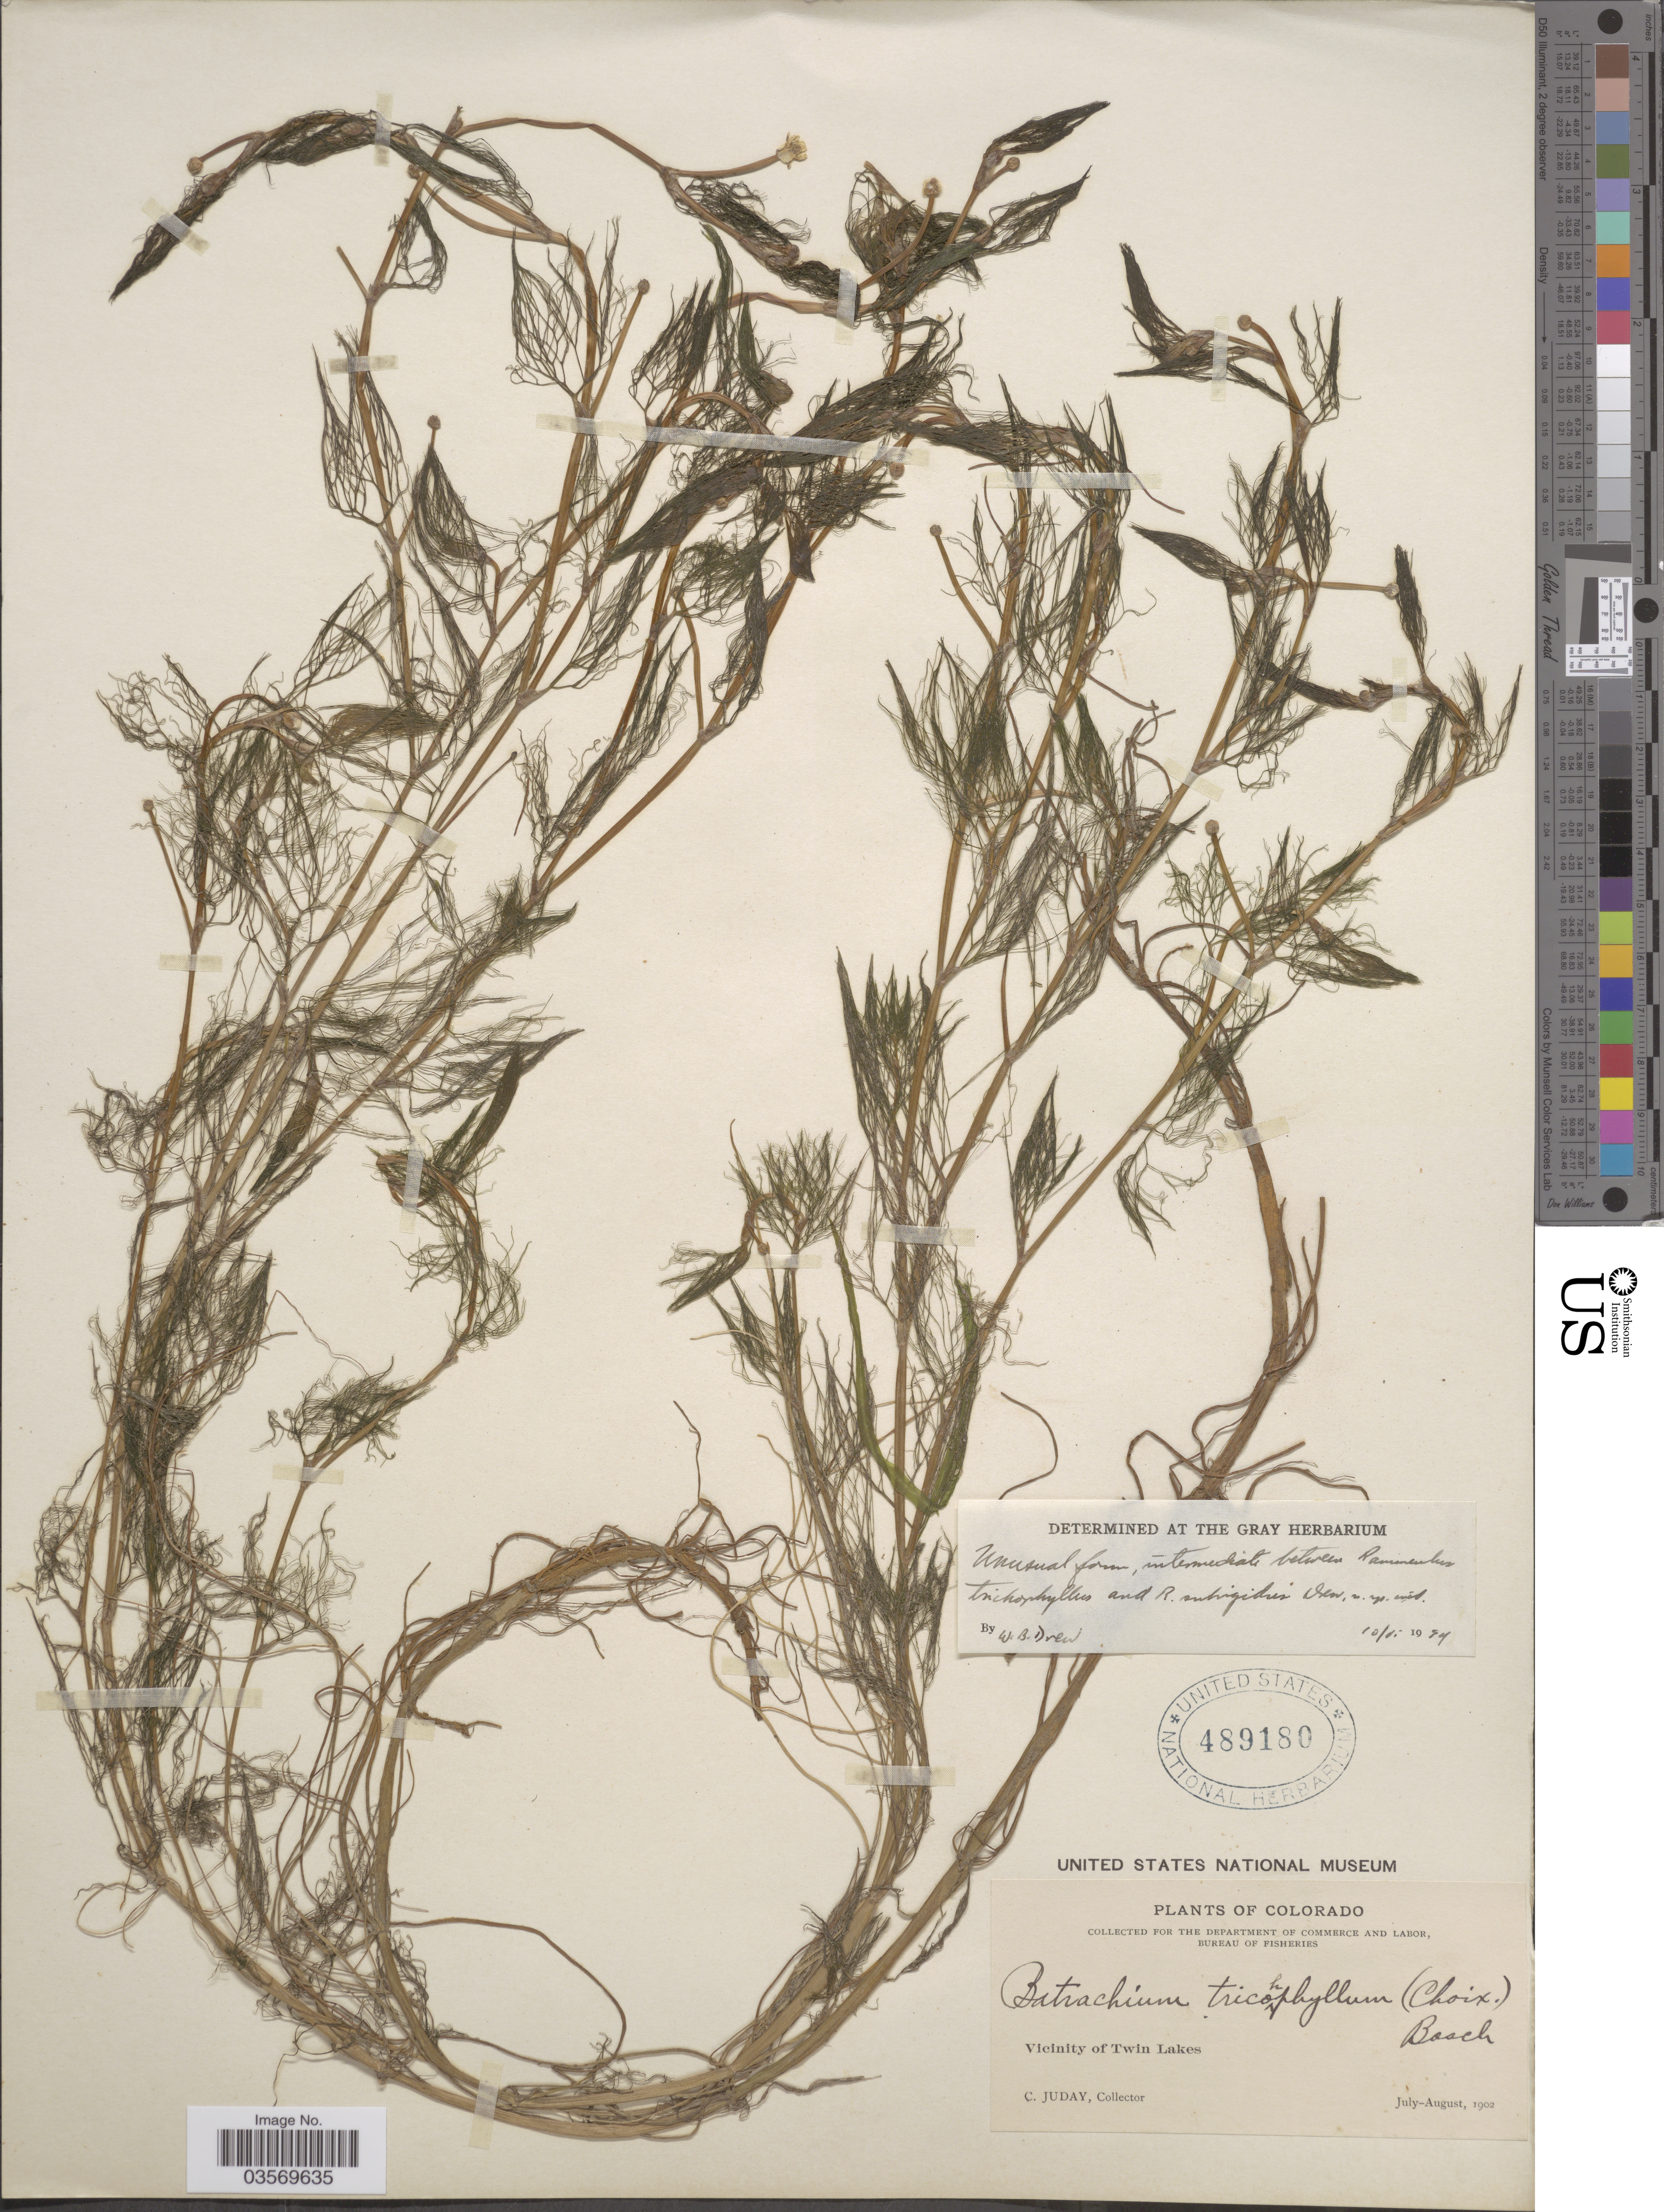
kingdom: Plantae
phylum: Tracheophyta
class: Magnoliopsida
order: Ranunculales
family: Ranunculaceae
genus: Ranunculus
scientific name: Ranunculus trichophyllus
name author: Chaix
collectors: C. Juday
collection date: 1902-07/1902-08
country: United States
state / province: Colorado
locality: Vicinity of Twin Lakes.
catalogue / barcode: US 489180